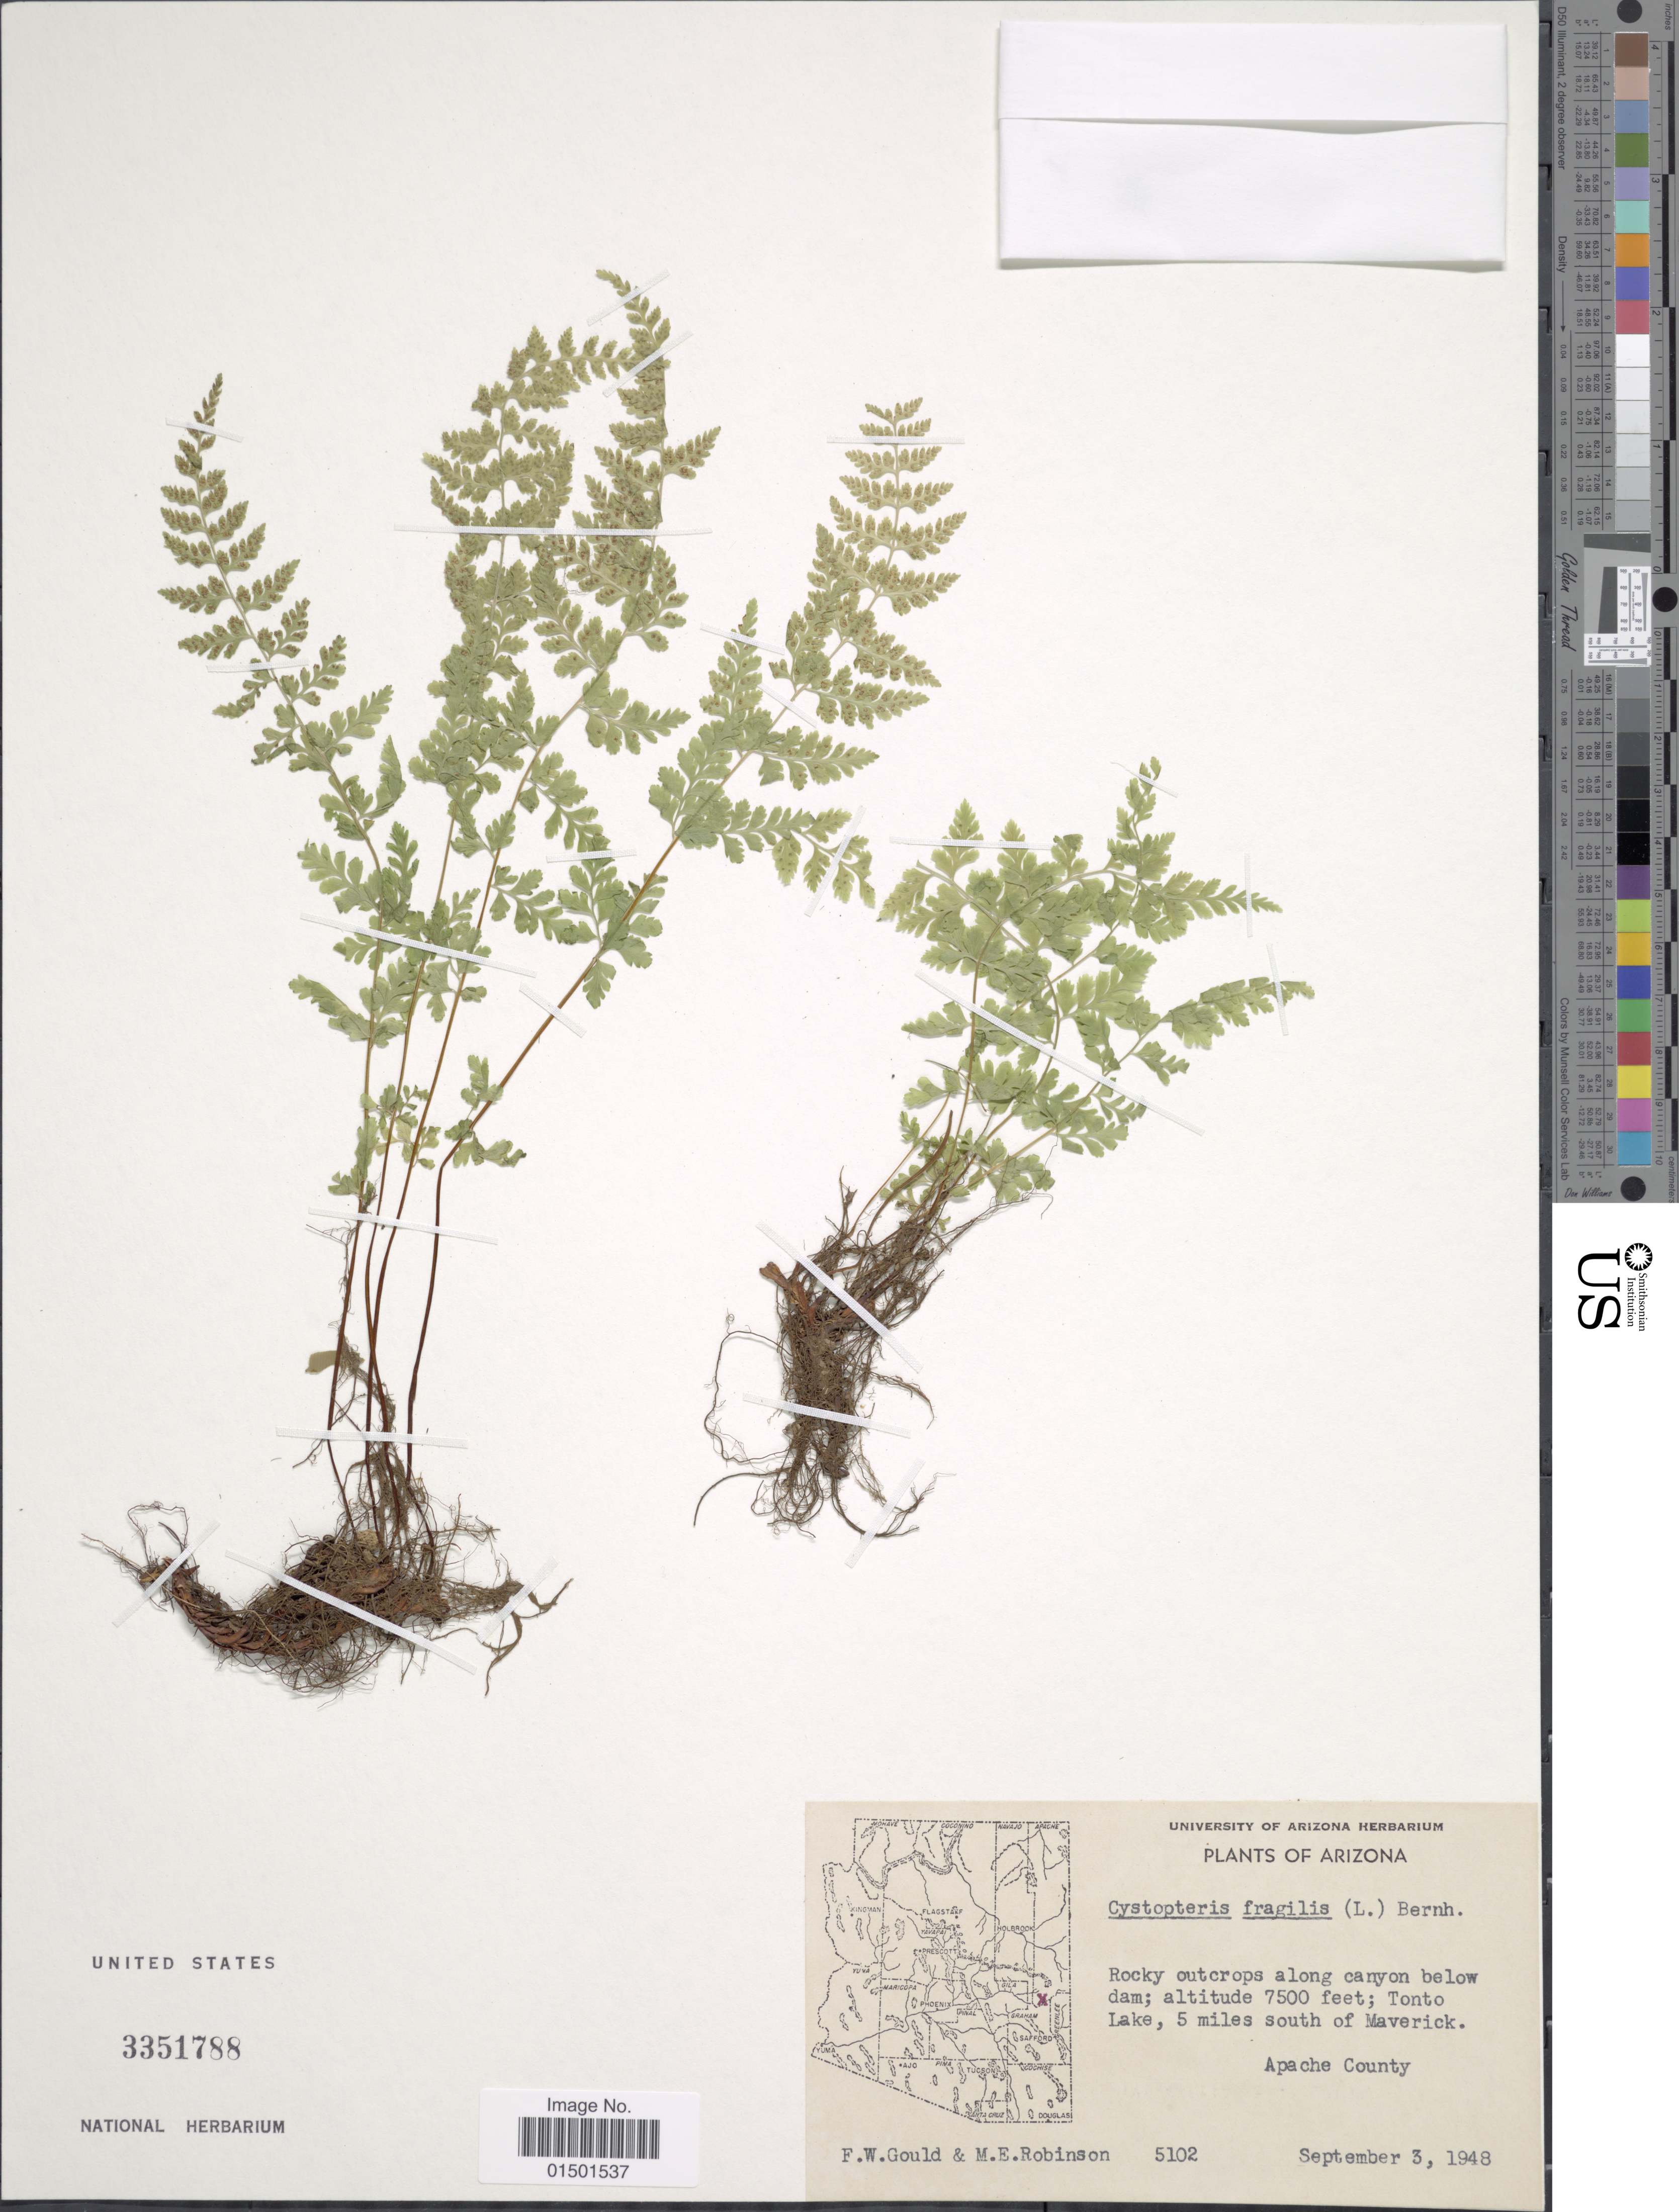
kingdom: Plantae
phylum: Tracheophyta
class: Polypodiopsida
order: Polypodiales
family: Cystopteridaceae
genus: Cystopteris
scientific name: Cystopteris fragilis var. fragilis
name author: (L.) Bernh.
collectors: F. W. Gould & M. E. Robinson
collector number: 5102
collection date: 1948-09-03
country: United States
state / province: Arizona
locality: Rocky outcrops along canyon below dam; Tonto Lake, 5 miles south of Maverick. Apache County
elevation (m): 2286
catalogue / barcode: US 3351788